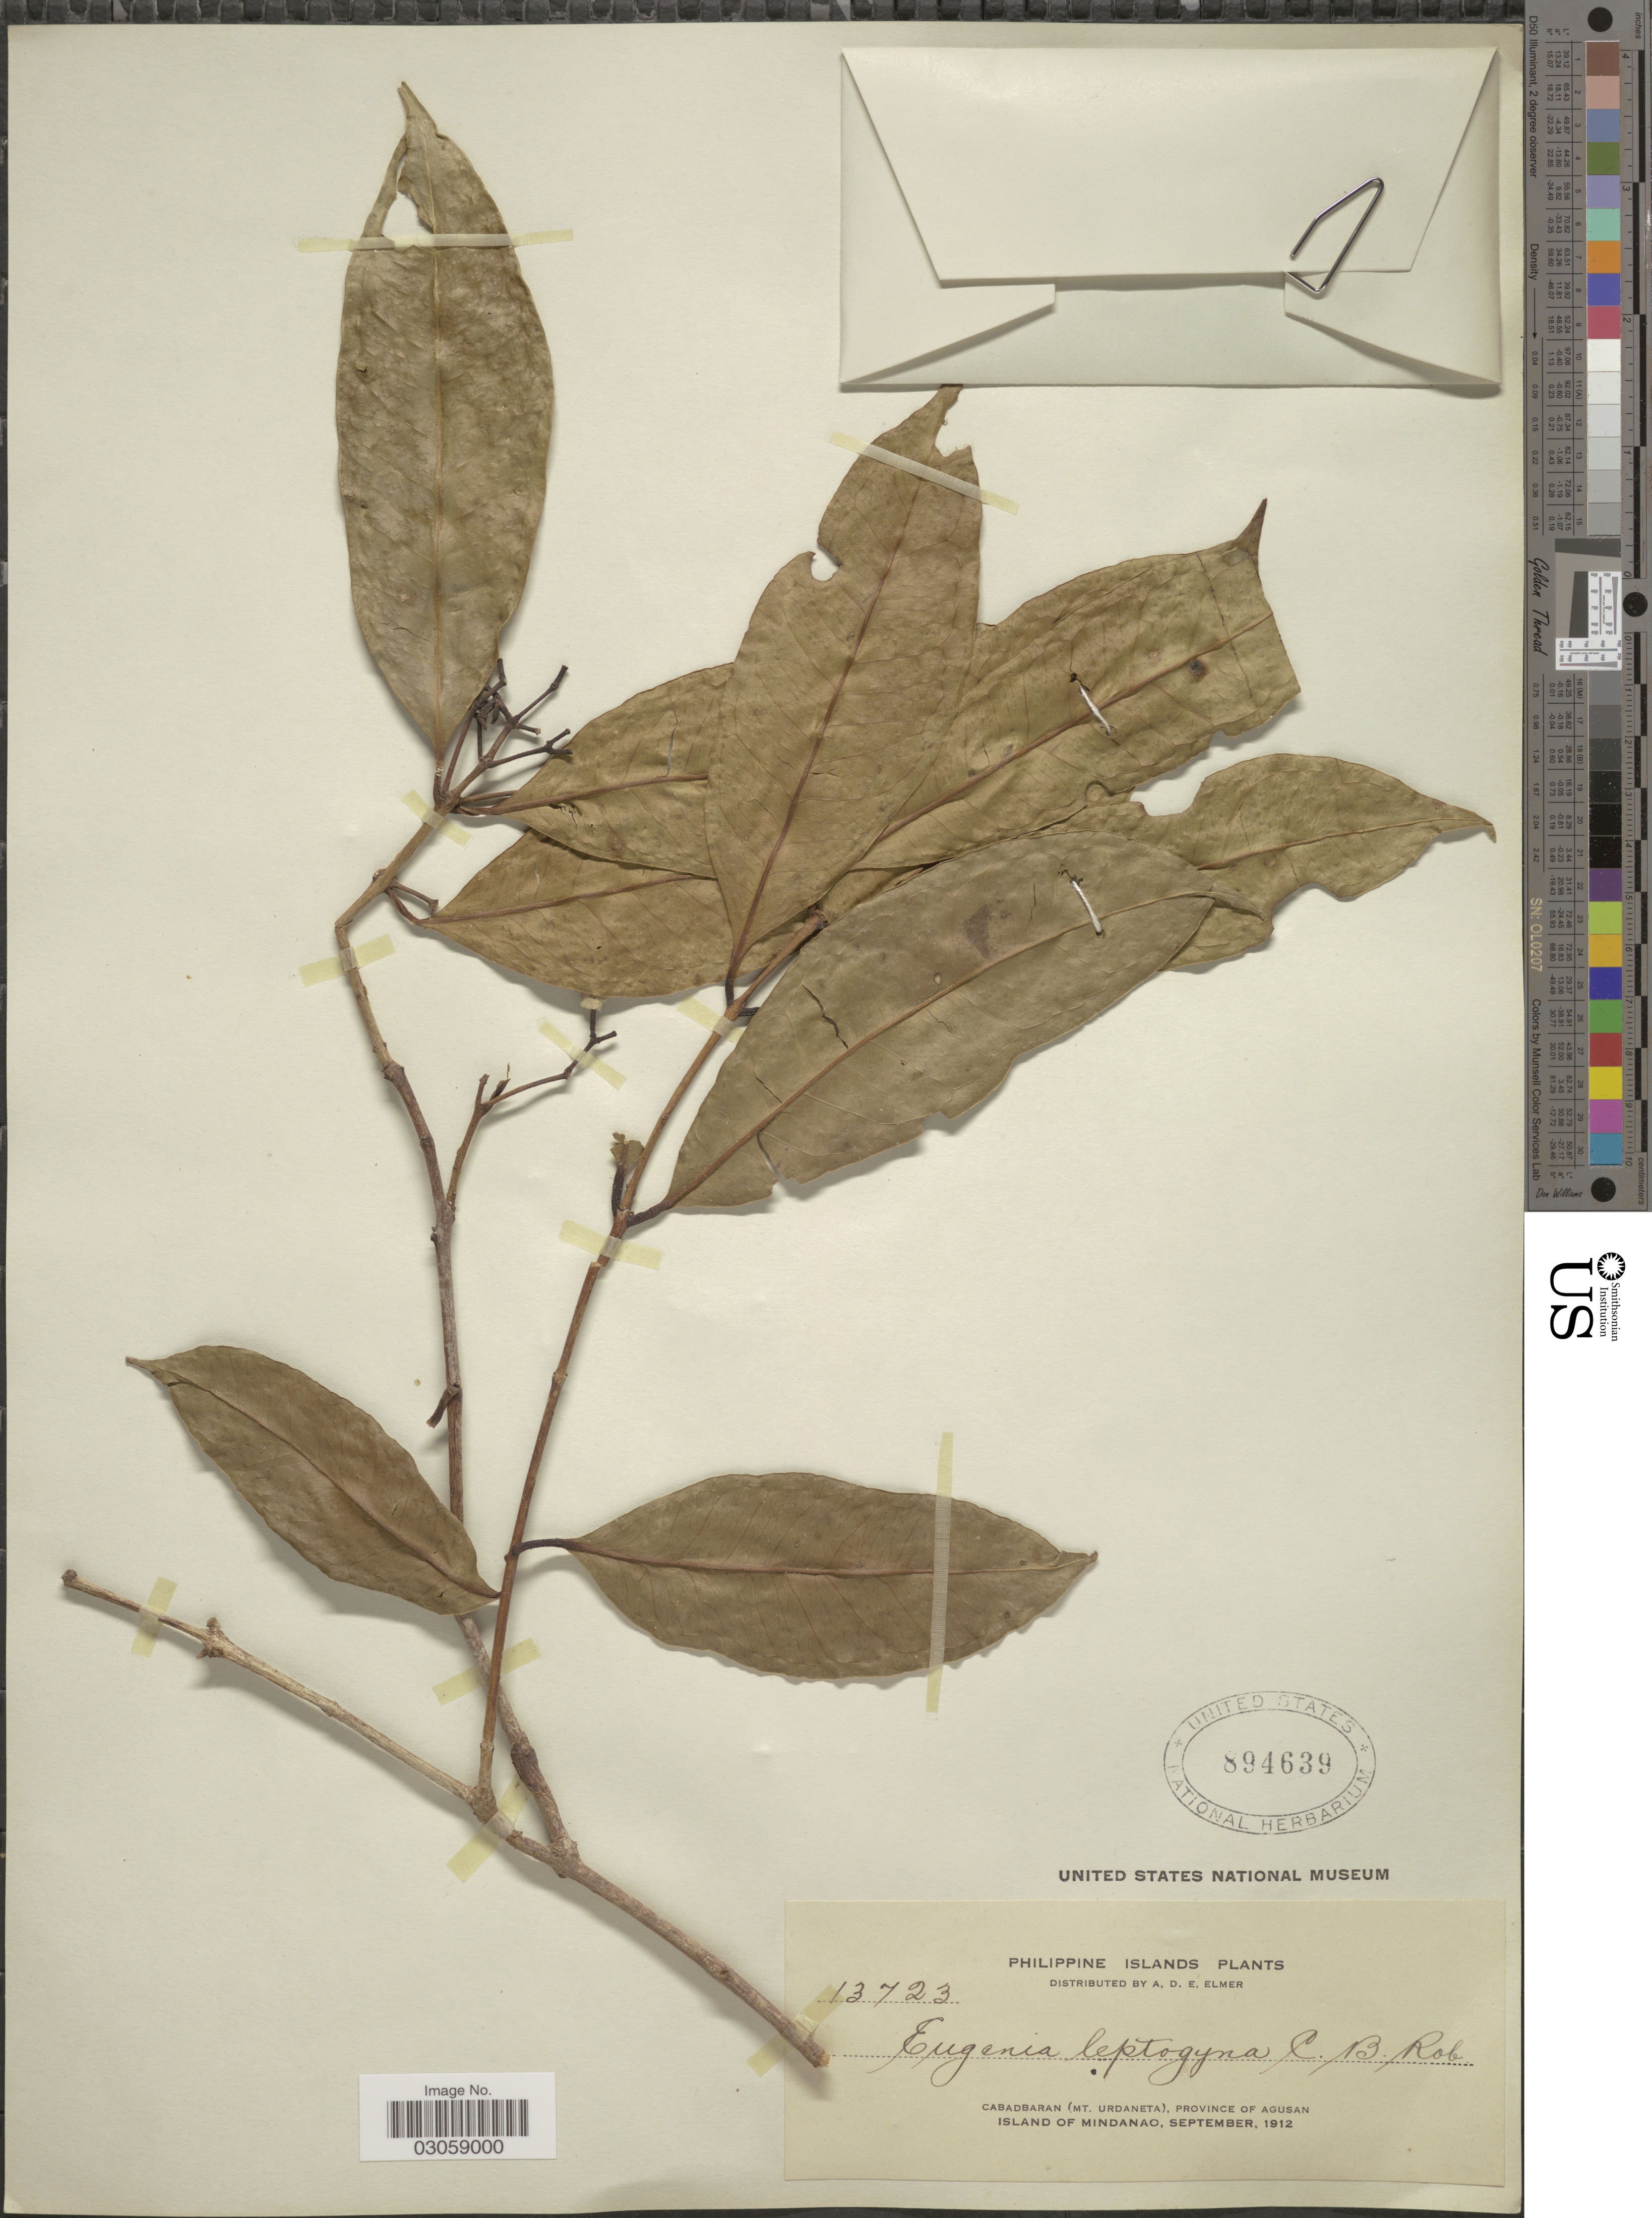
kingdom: Plantae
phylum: Tracheophyta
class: Magnoliopsida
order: Myrtales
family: Myrtaceae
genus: Syzygium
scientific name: Syzygium glabratum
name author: (DC.) Veldkamp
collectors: A. D. E. Elmer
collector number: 13723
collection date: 1912-09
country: Philippines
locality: Philippine Islands, Cabadbaran (Mt. Urdaneta), Province of Agusan, Island of Mindanao.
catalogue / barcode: US 894639